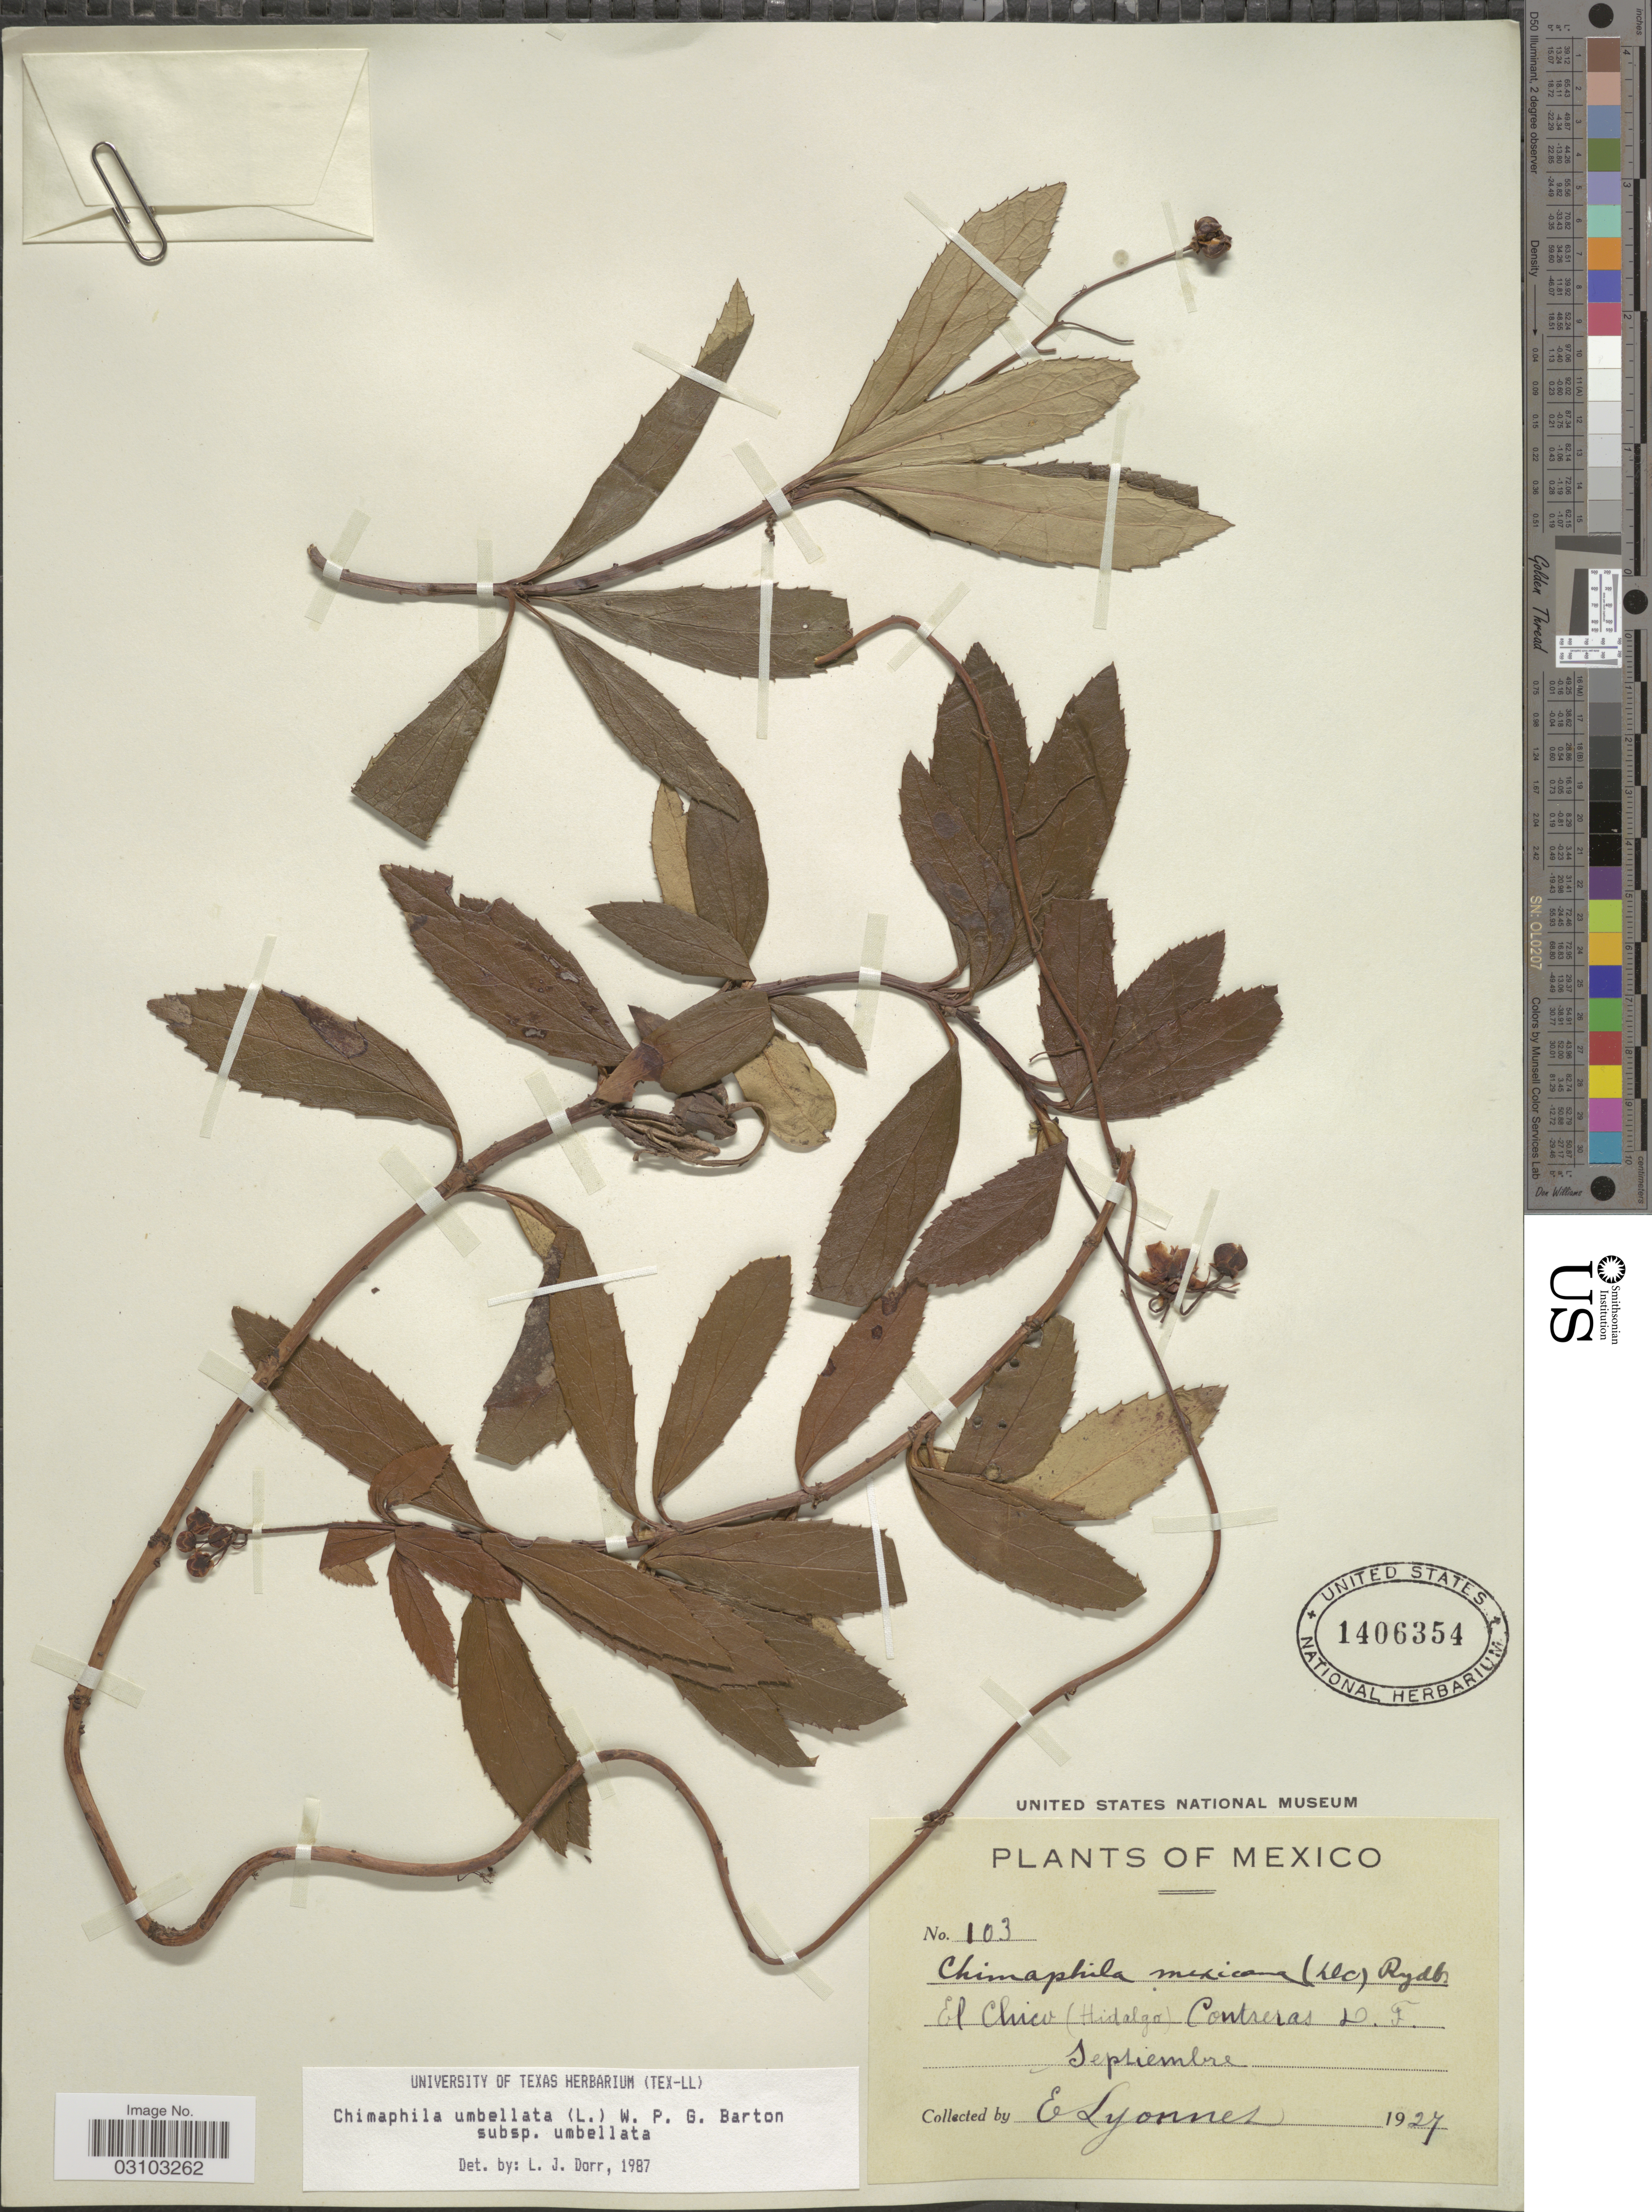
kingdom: Plantae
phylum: Tracheophyta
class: Magnoliopsida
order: Ericales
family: Ericaceae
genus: Chimaphila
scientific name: Chimaphila umbellata subsp. umbellata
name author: (L.) W.P.C. Barton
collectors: E. Lyonnet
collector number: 103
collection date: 1927-09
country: Mexico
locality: El Chico (Hidalgo), Contreras D.F.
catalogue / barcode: US 1406354